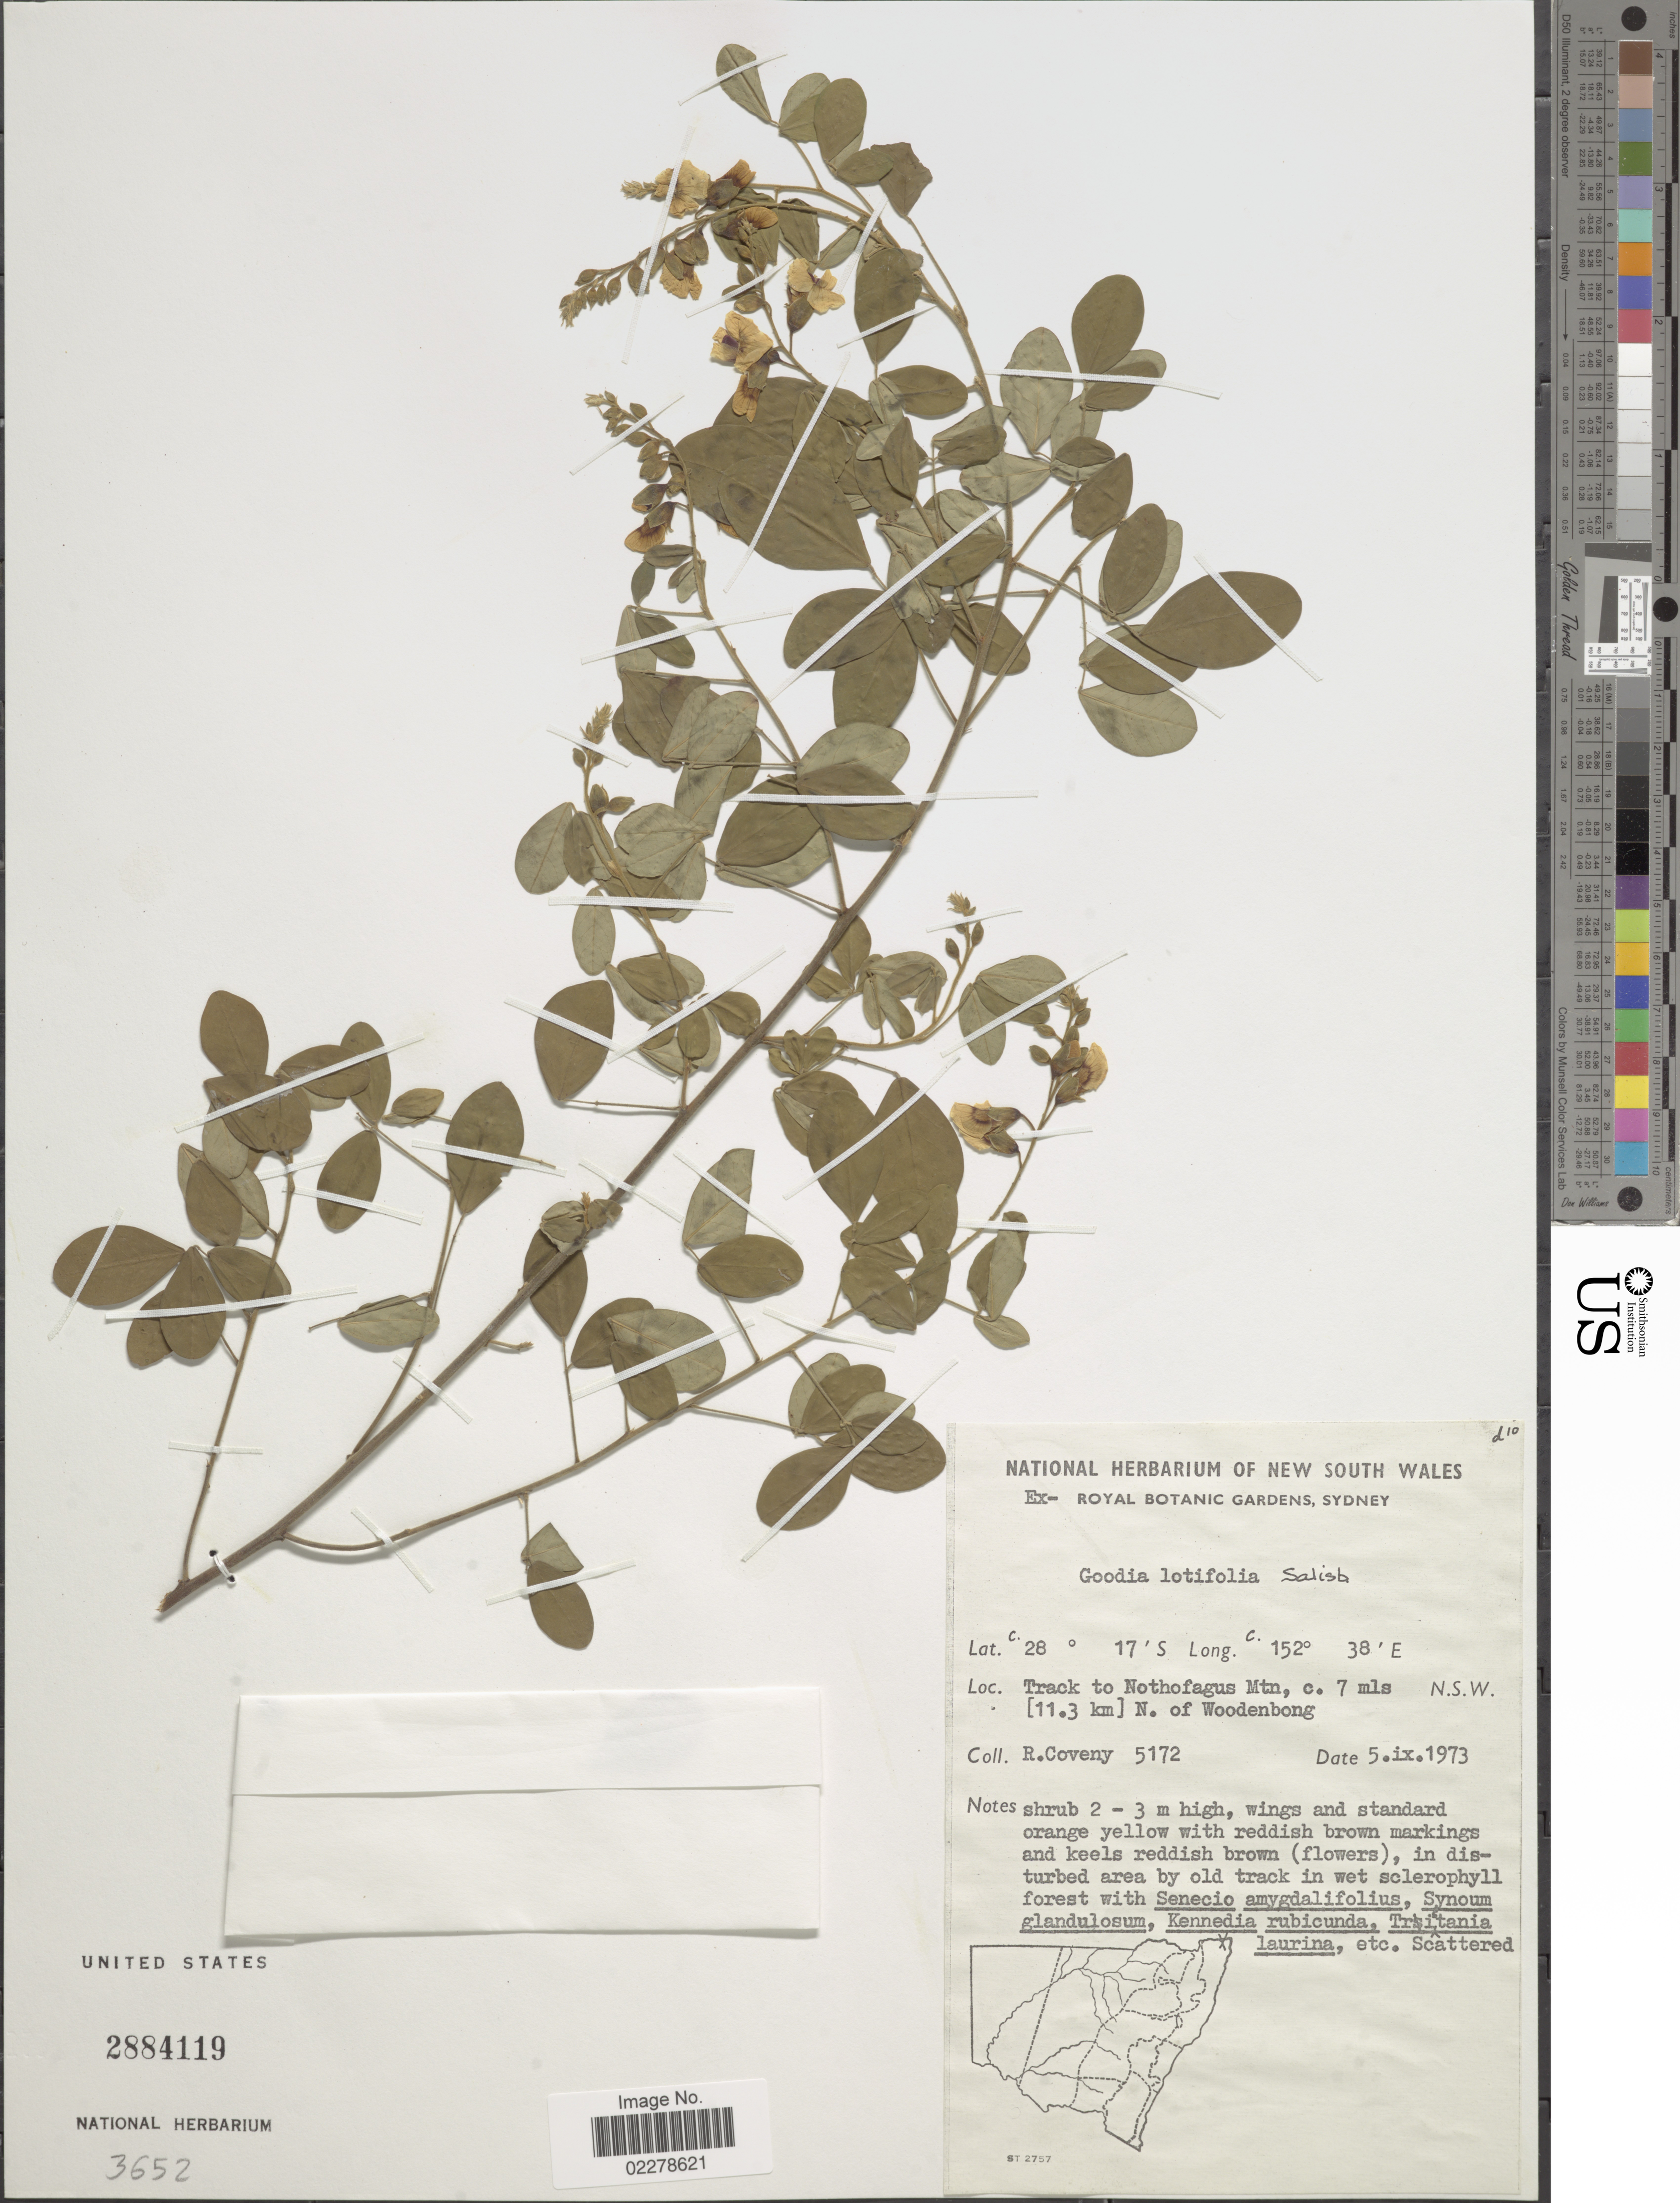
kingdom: Plantae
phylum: Tracheophyta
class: Magnoliopsida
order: Fabales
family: Fabaceae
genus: Goodia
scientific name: Goodia lotifolia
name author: Salisb.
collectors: R. Coveny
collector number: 5172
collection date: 1973-09-05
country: Australia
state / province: New South Wales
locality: Track to Nothofagus Mtn. c. 7 mls [11.3 km] N. of Woodenbong. N.S.W.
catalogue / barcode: US 2884119